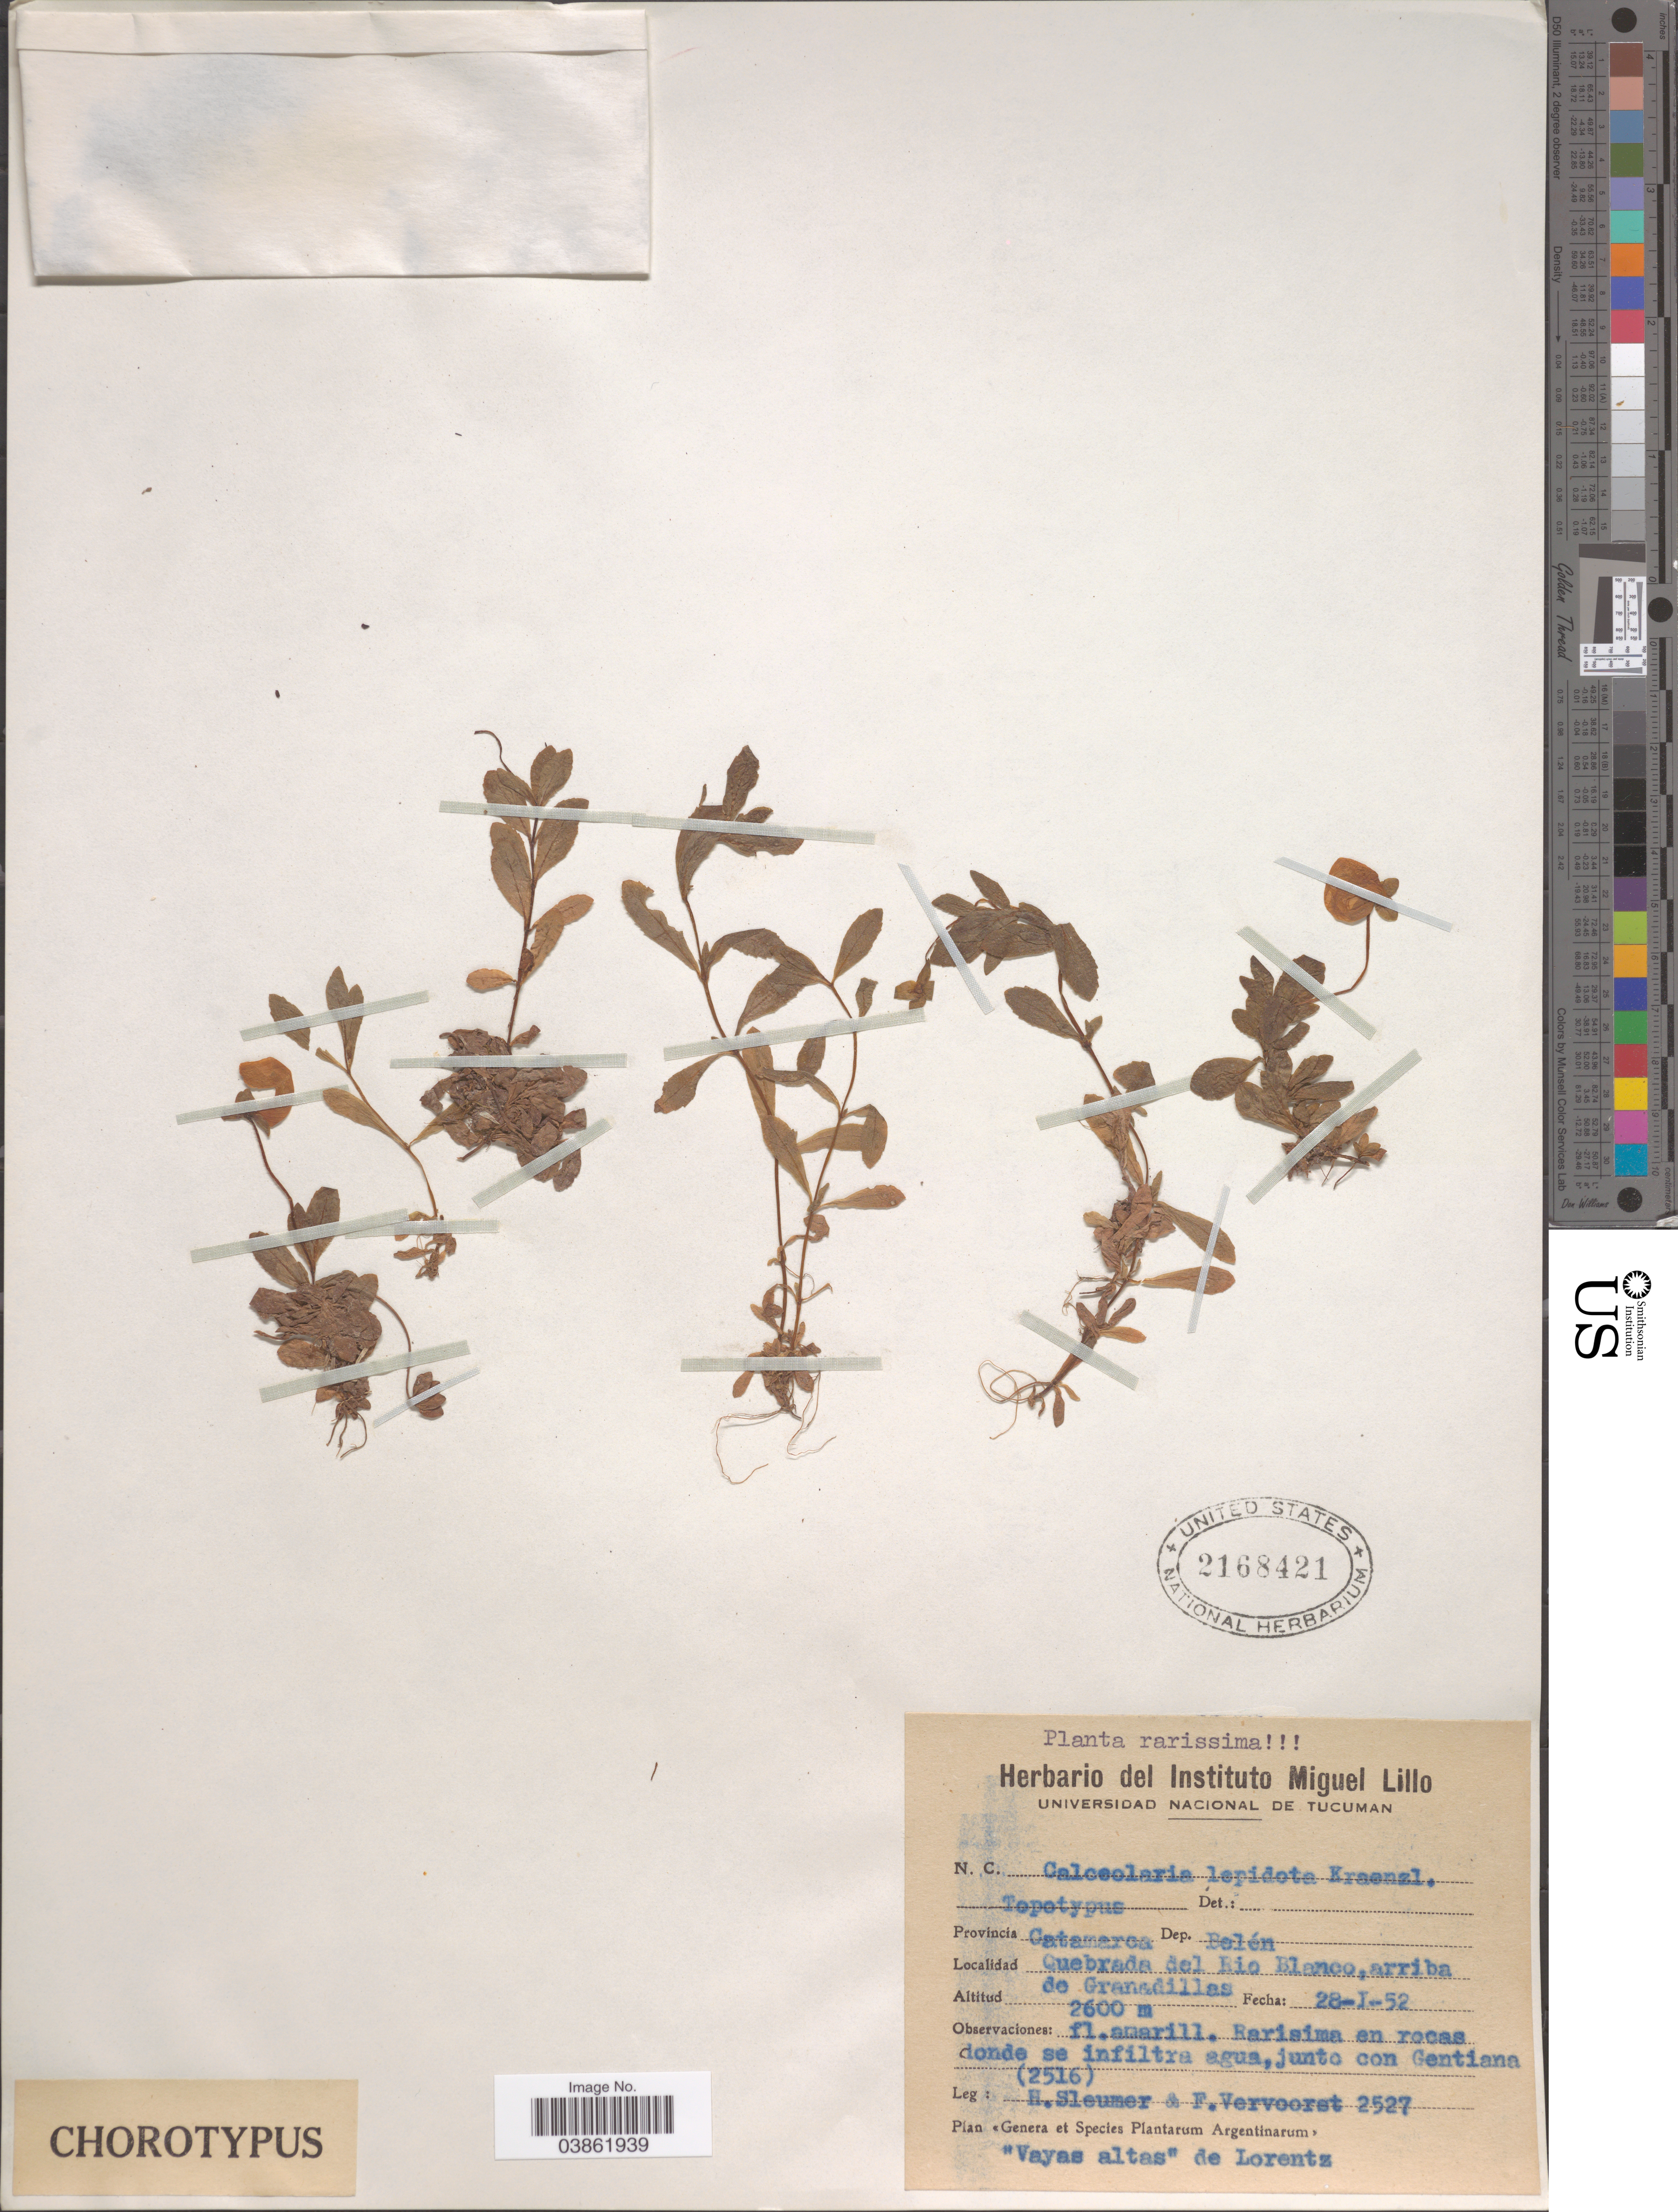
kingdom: Plantae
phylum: Tracheophyta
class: Magnoliopsida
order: Lamiales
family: Calceolariaceae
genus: Calceolaria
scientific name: Calceolaria lepidota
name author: Kraenzl.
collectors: H. O. Sleumer & F. Vervoorst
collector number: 2527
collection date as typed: Transcribed d/m/y: 28/1/52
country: Argentina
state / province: Catamarca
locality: Dep. Belén. Quebrada del Rio Blanco, arriba de Granadillas.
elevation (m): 2600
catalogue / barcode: US 2168421